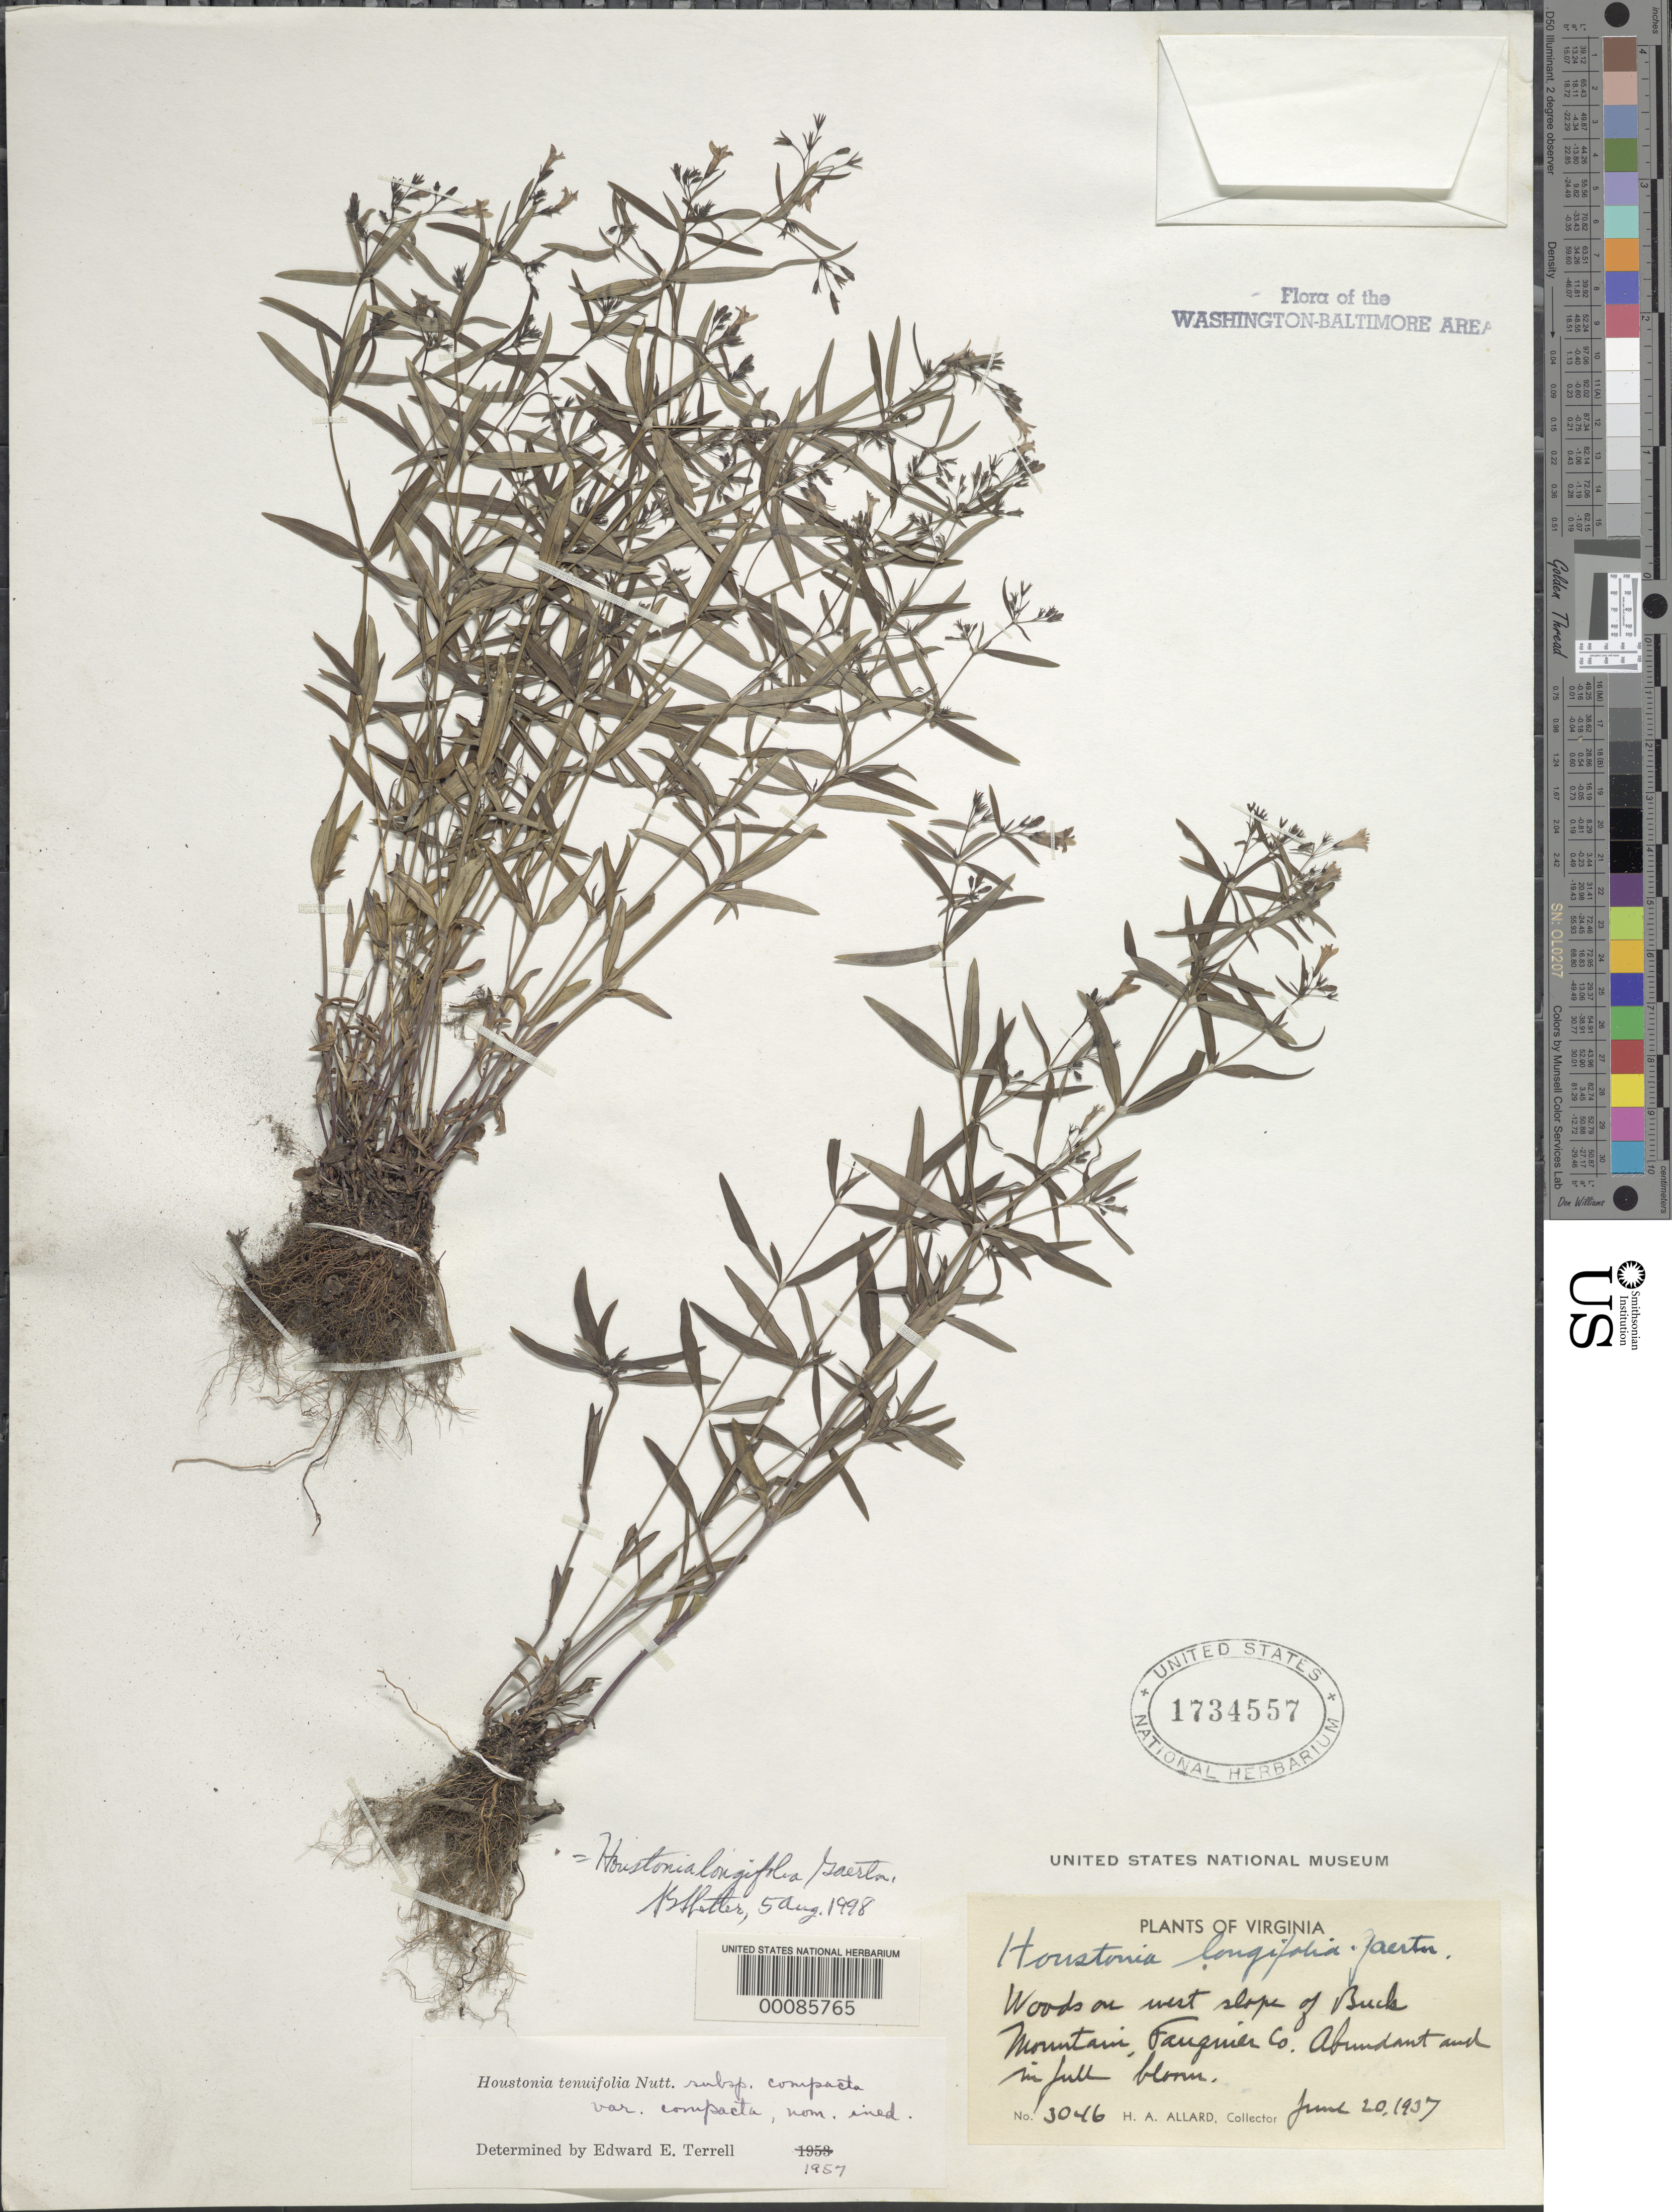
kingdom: Plantae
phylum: Tracheophyta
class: Magnoliopsida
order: Gentianales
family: Rubiaceae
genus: Houstonia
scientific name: Houstonia longifolia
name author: Gaertn.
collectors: H. A. Allard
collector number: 3046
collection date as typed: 20 Jun 1937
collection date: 1937-06-20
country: United States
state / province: Virginia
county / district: Fauquier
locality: West slope of Buck Mt.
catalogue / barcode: US 1734557